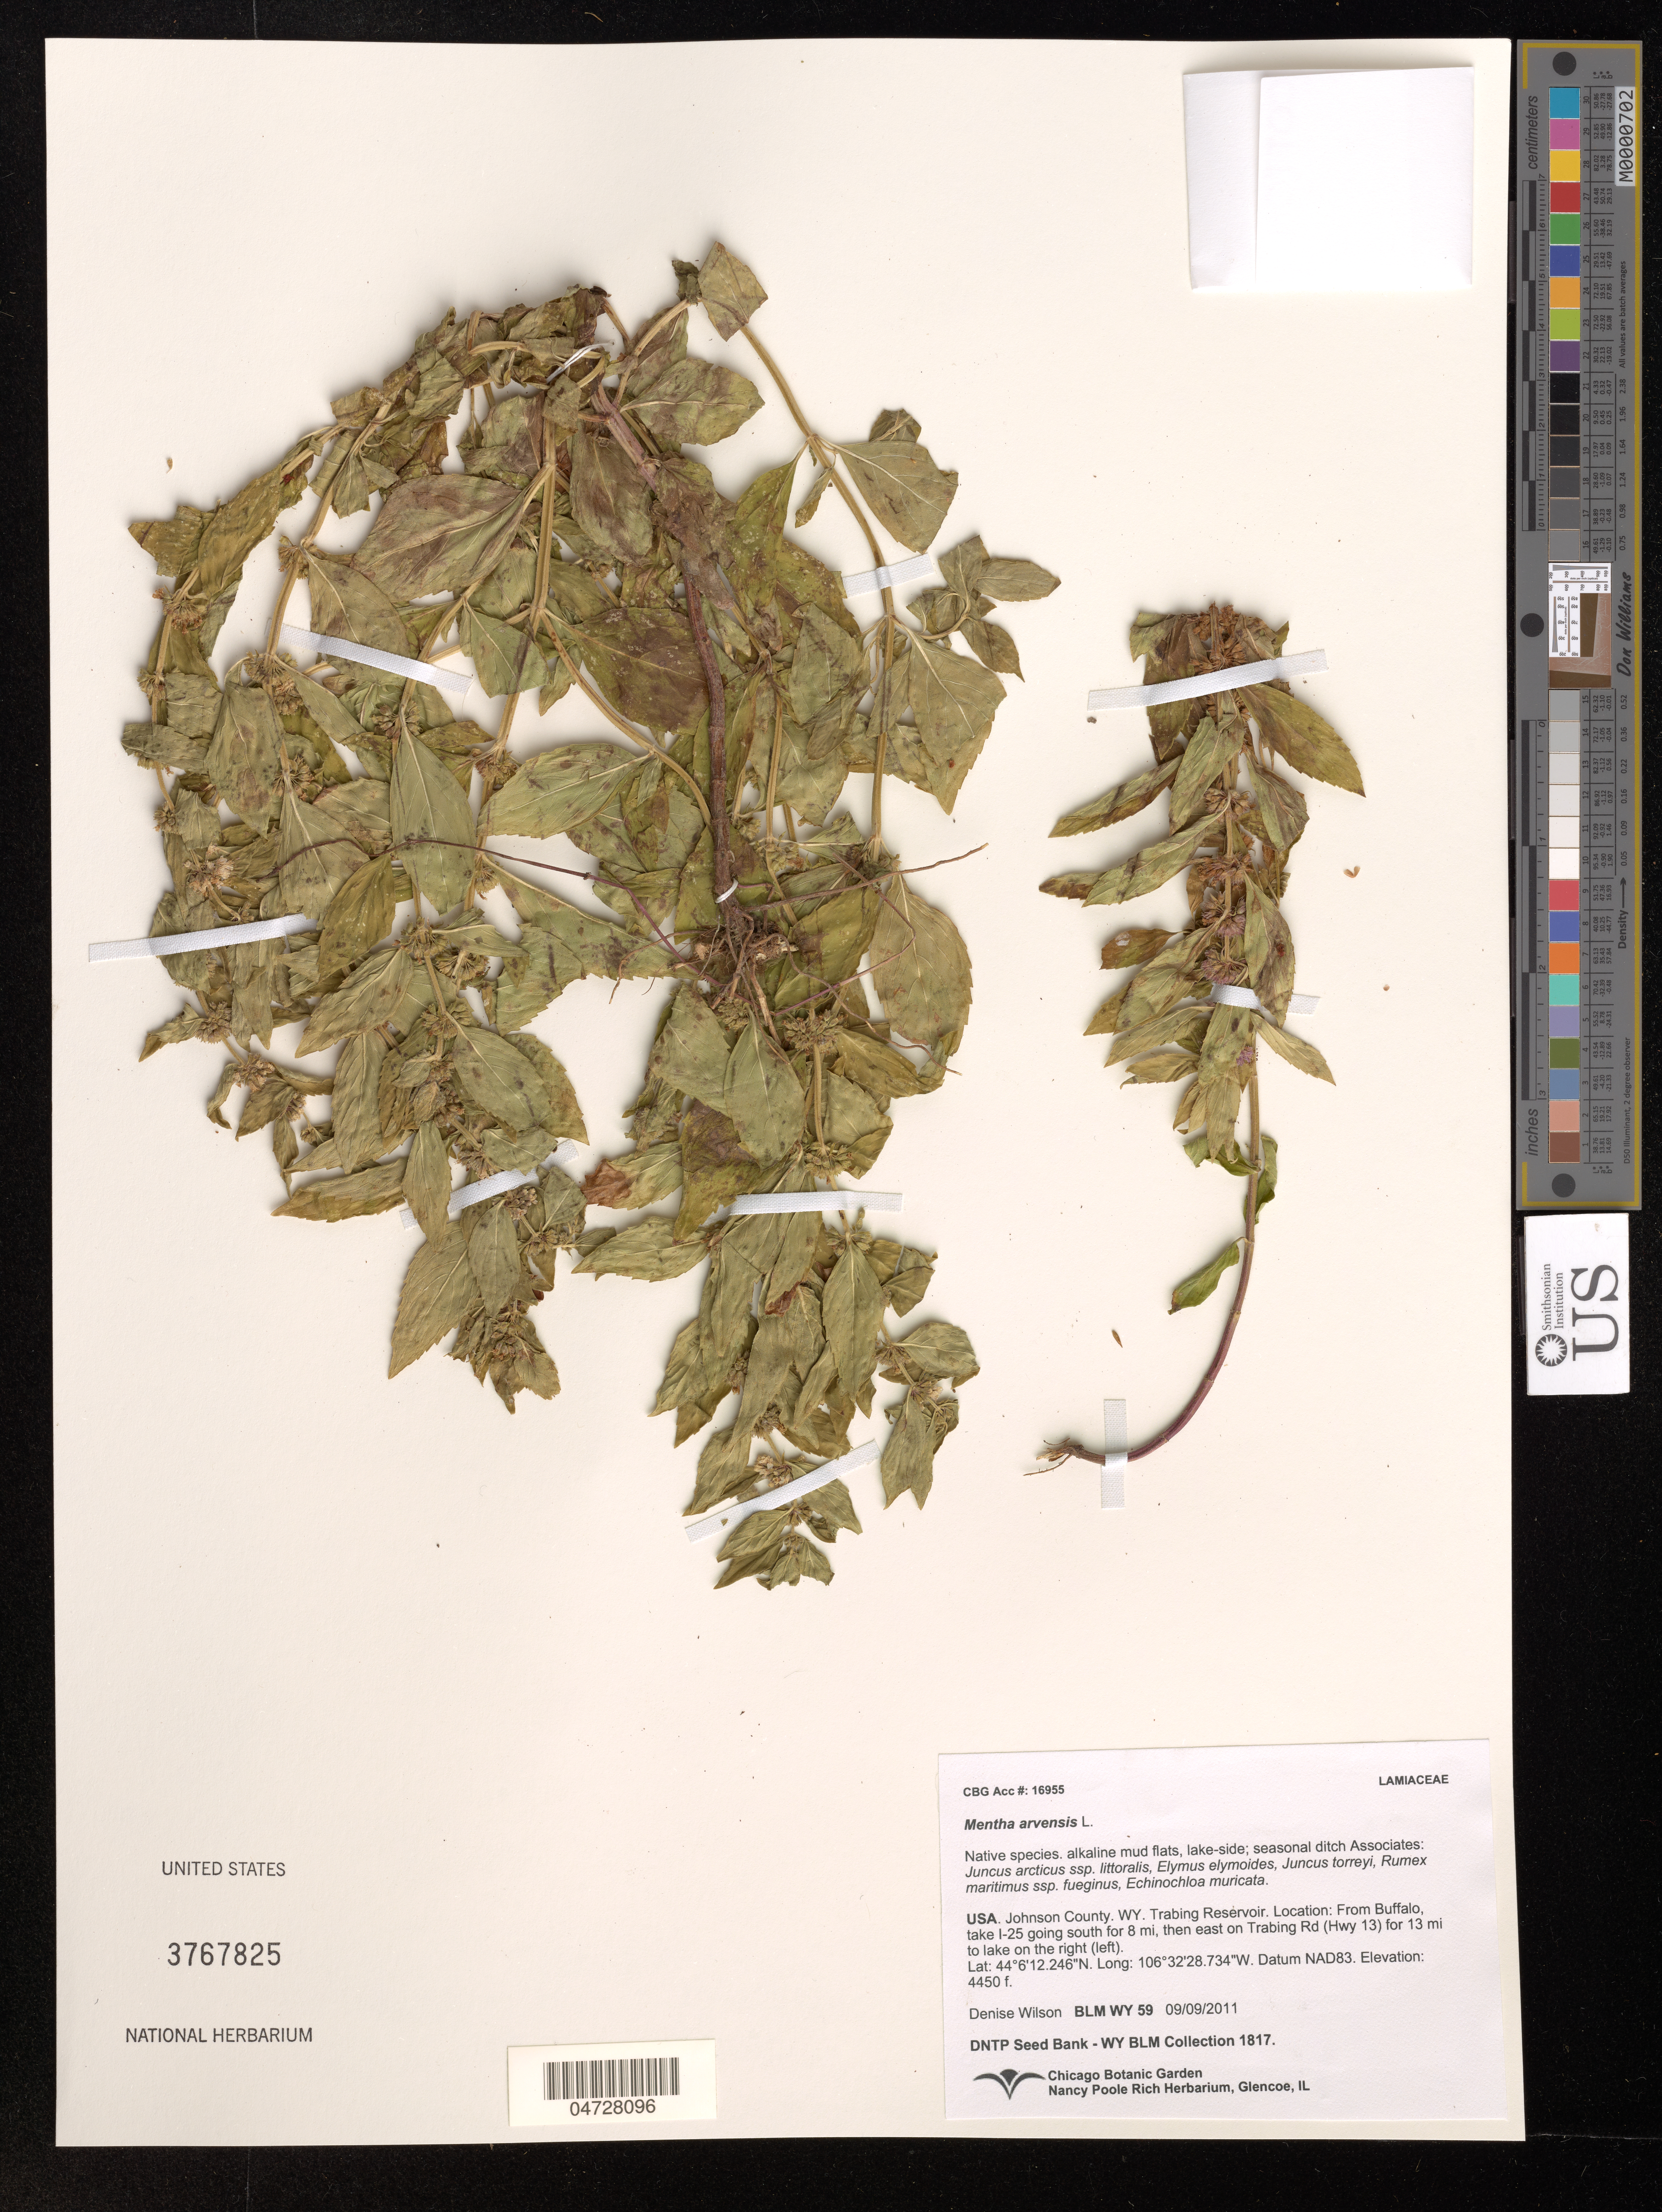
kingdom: Plantae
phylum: Tracheophyta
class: Magnoliopsida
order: Lamiales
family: Lamiaceae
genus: Mentha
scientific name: Mentha arvensis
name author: L.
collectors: D. Wilson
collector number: BLMWY59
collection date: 2011-09-09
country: United States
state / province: Wyoming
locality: Johnson County. Trabing Reservoir. From Nuffalo, take I-25 going south for 8 mi, then east on Trabing Rd (Hwy 13) for 13 mi to lake on the right (left).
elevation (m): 1356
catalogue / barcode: US 3767825